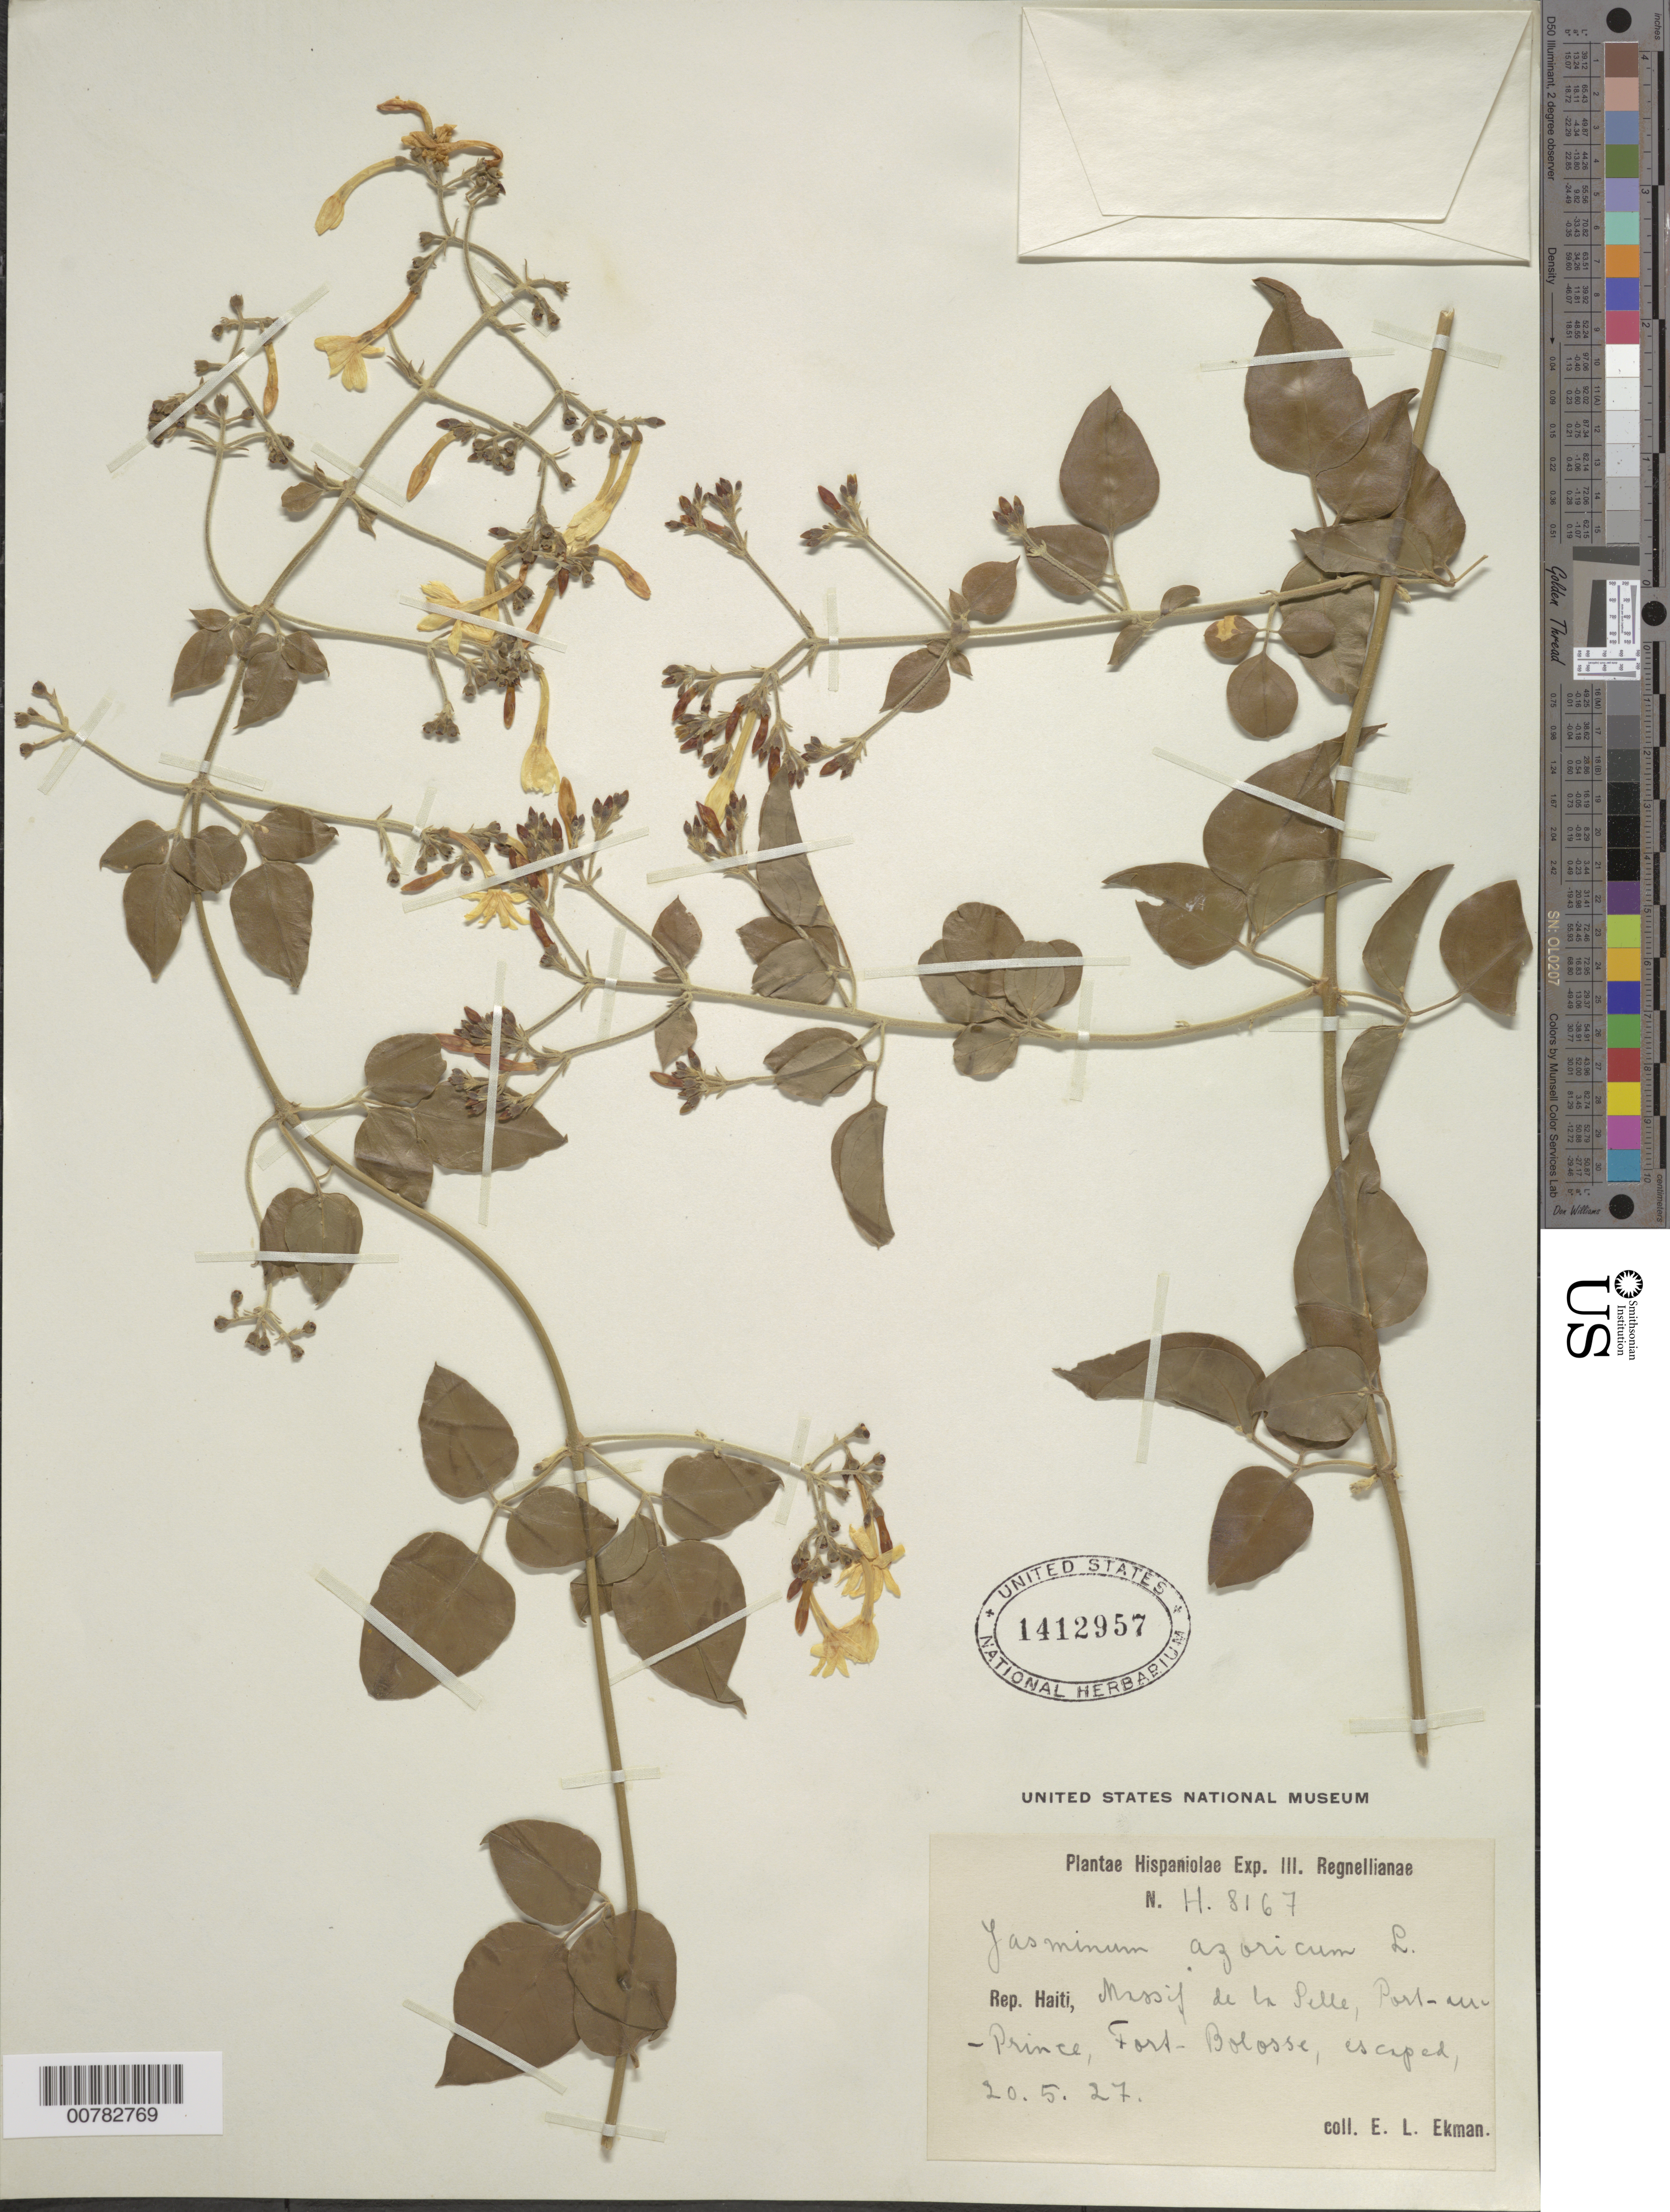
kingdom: Plantae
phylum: Tracheophyta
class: Magnoliopsida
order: Lamiales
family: Oleaceae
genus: Jasminum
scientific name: Jasminum fluminense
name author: Vell.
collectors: E. L. Ekman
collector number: H 8167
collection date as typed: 20 May 1927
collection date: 1927-05-20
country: Haiti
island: Hispaniola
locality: Massif de la Selle, Port-au-Prince, Fort-Bolosse.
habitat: Escaped.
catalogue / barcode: US 1412957